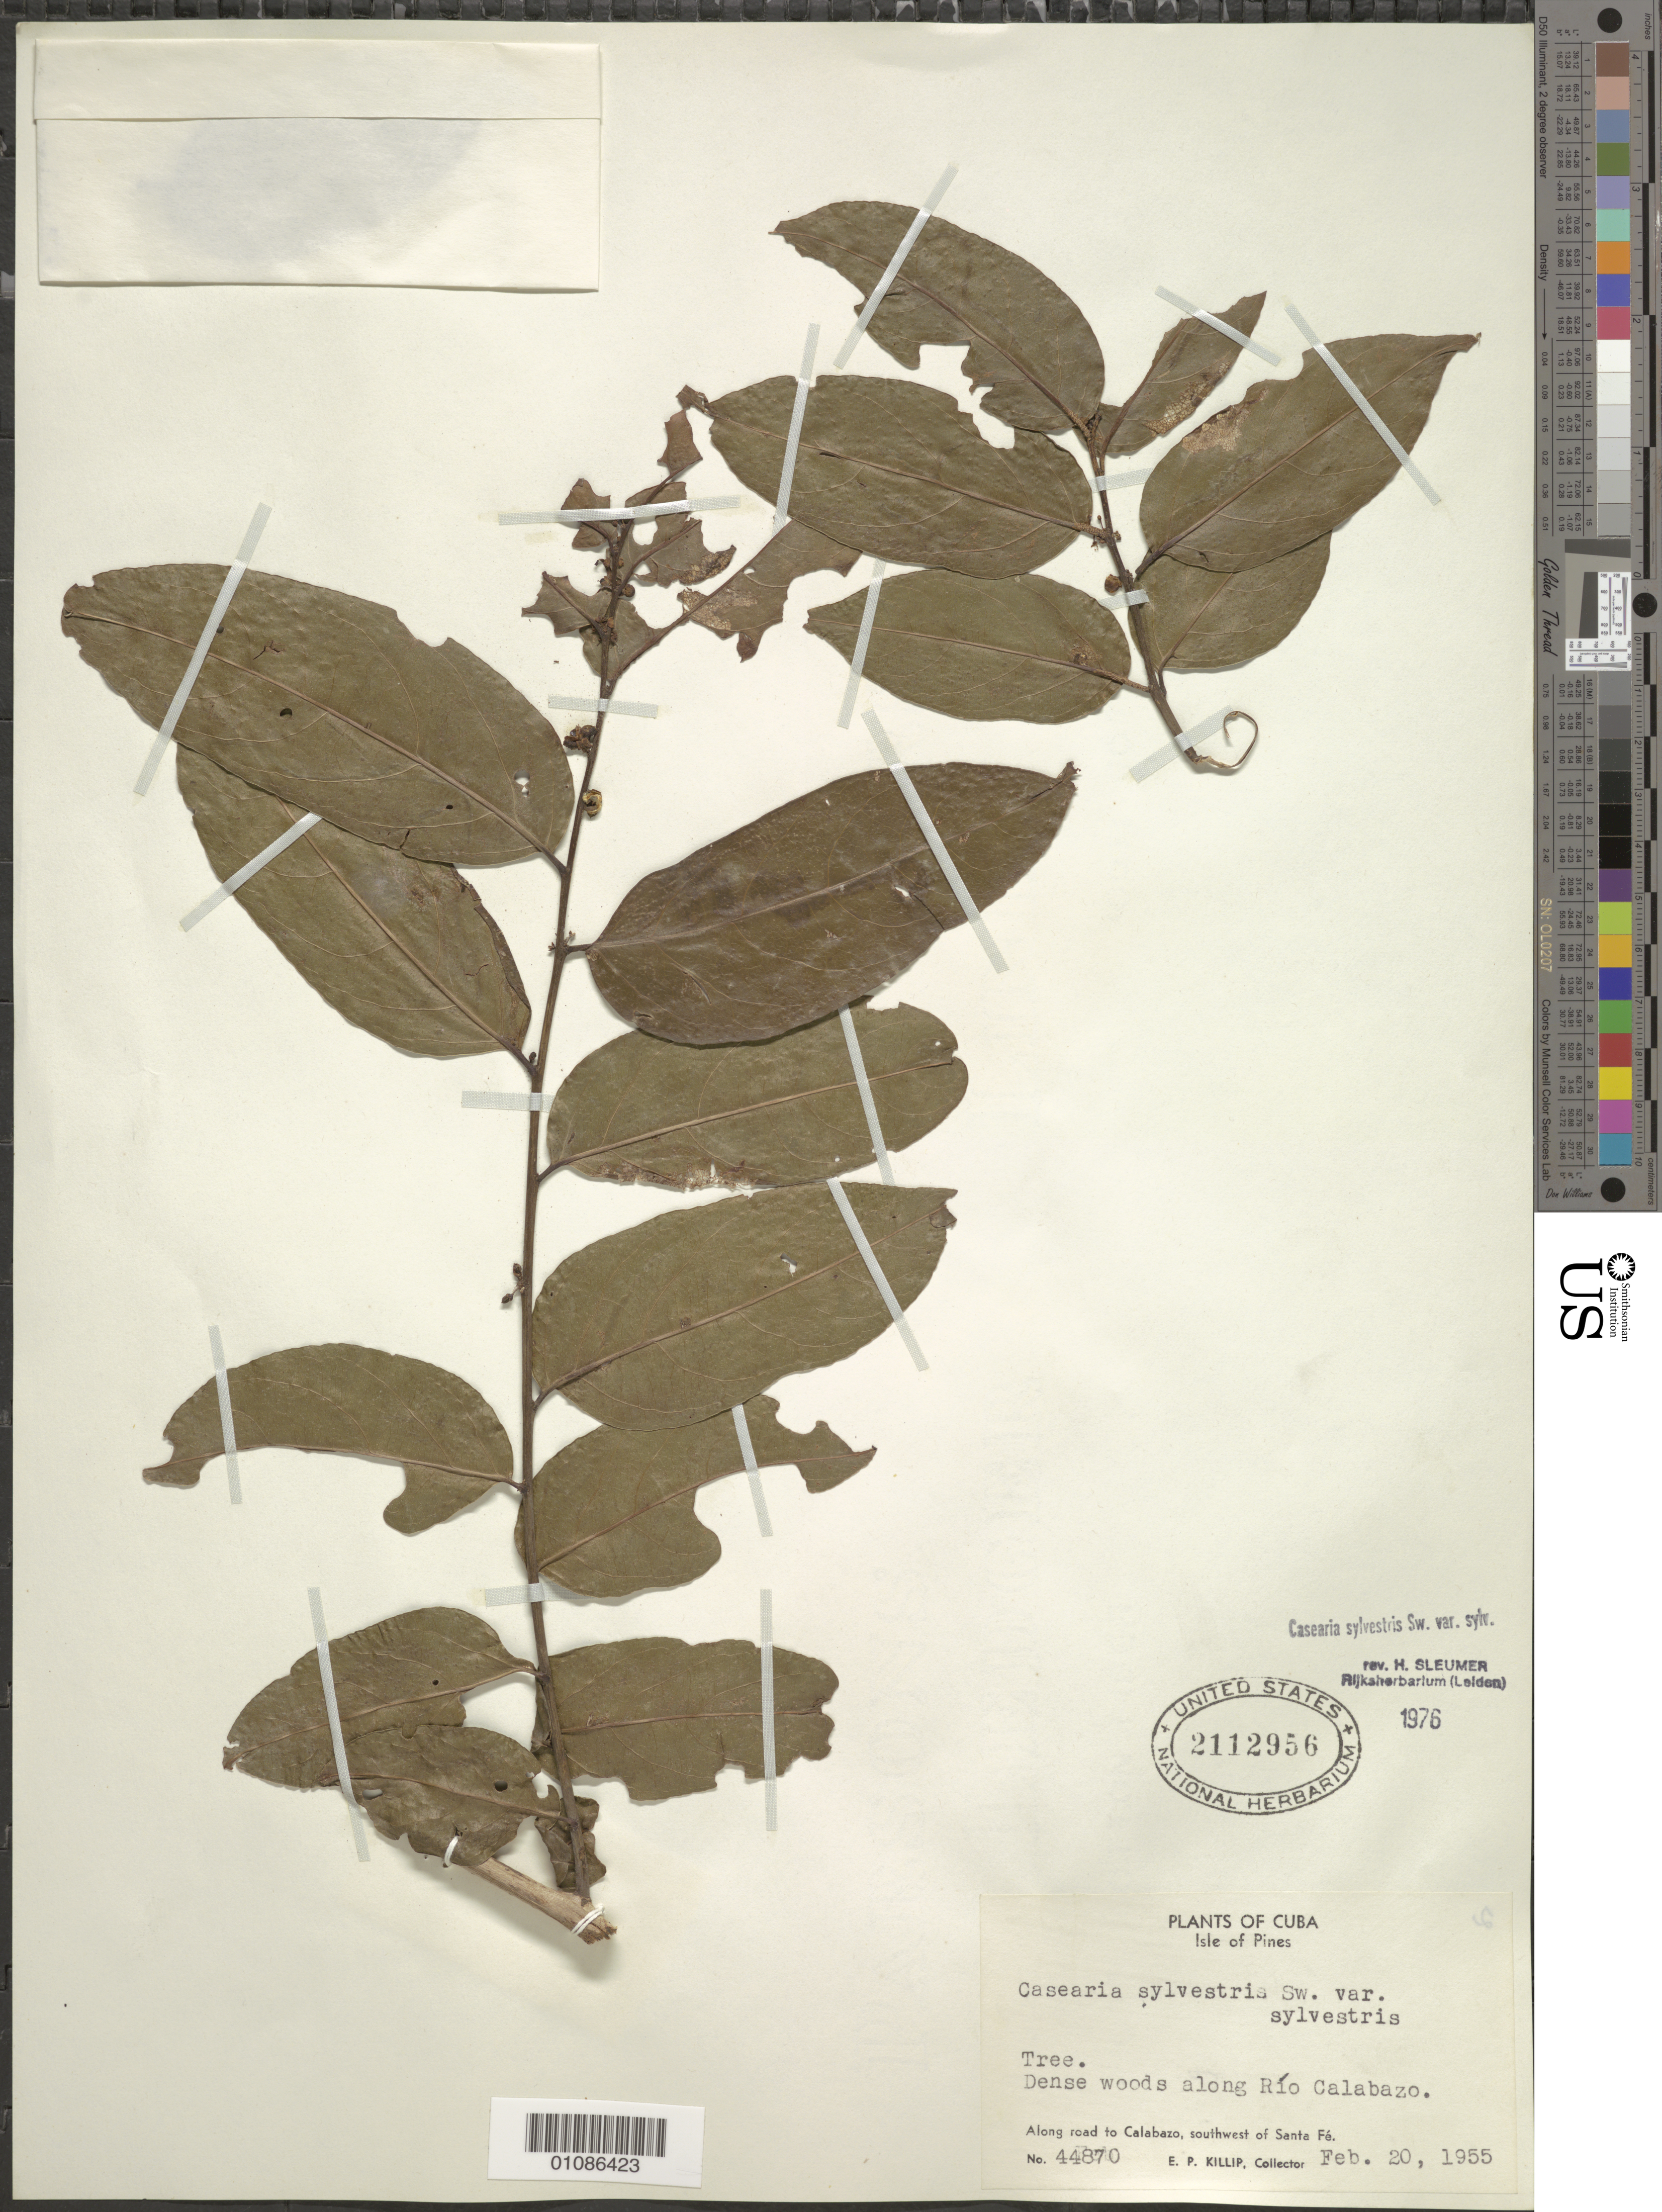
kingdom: Plantae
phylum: Tracheophyta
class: Magnoliopsida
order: Malpighiales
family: Salicaceae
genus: Casearia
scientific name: Casearia sylvestris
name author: Sw.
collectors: E. P. Killip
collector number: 44870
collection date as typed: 20 Feb 1955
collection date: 1955-02-20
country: Cuba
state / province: Isla de La Juventud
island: Isla de la Juventud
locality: Isle of Pines, Along road to Calabrazo, SW of Santa Fe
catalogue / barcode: US 2112956